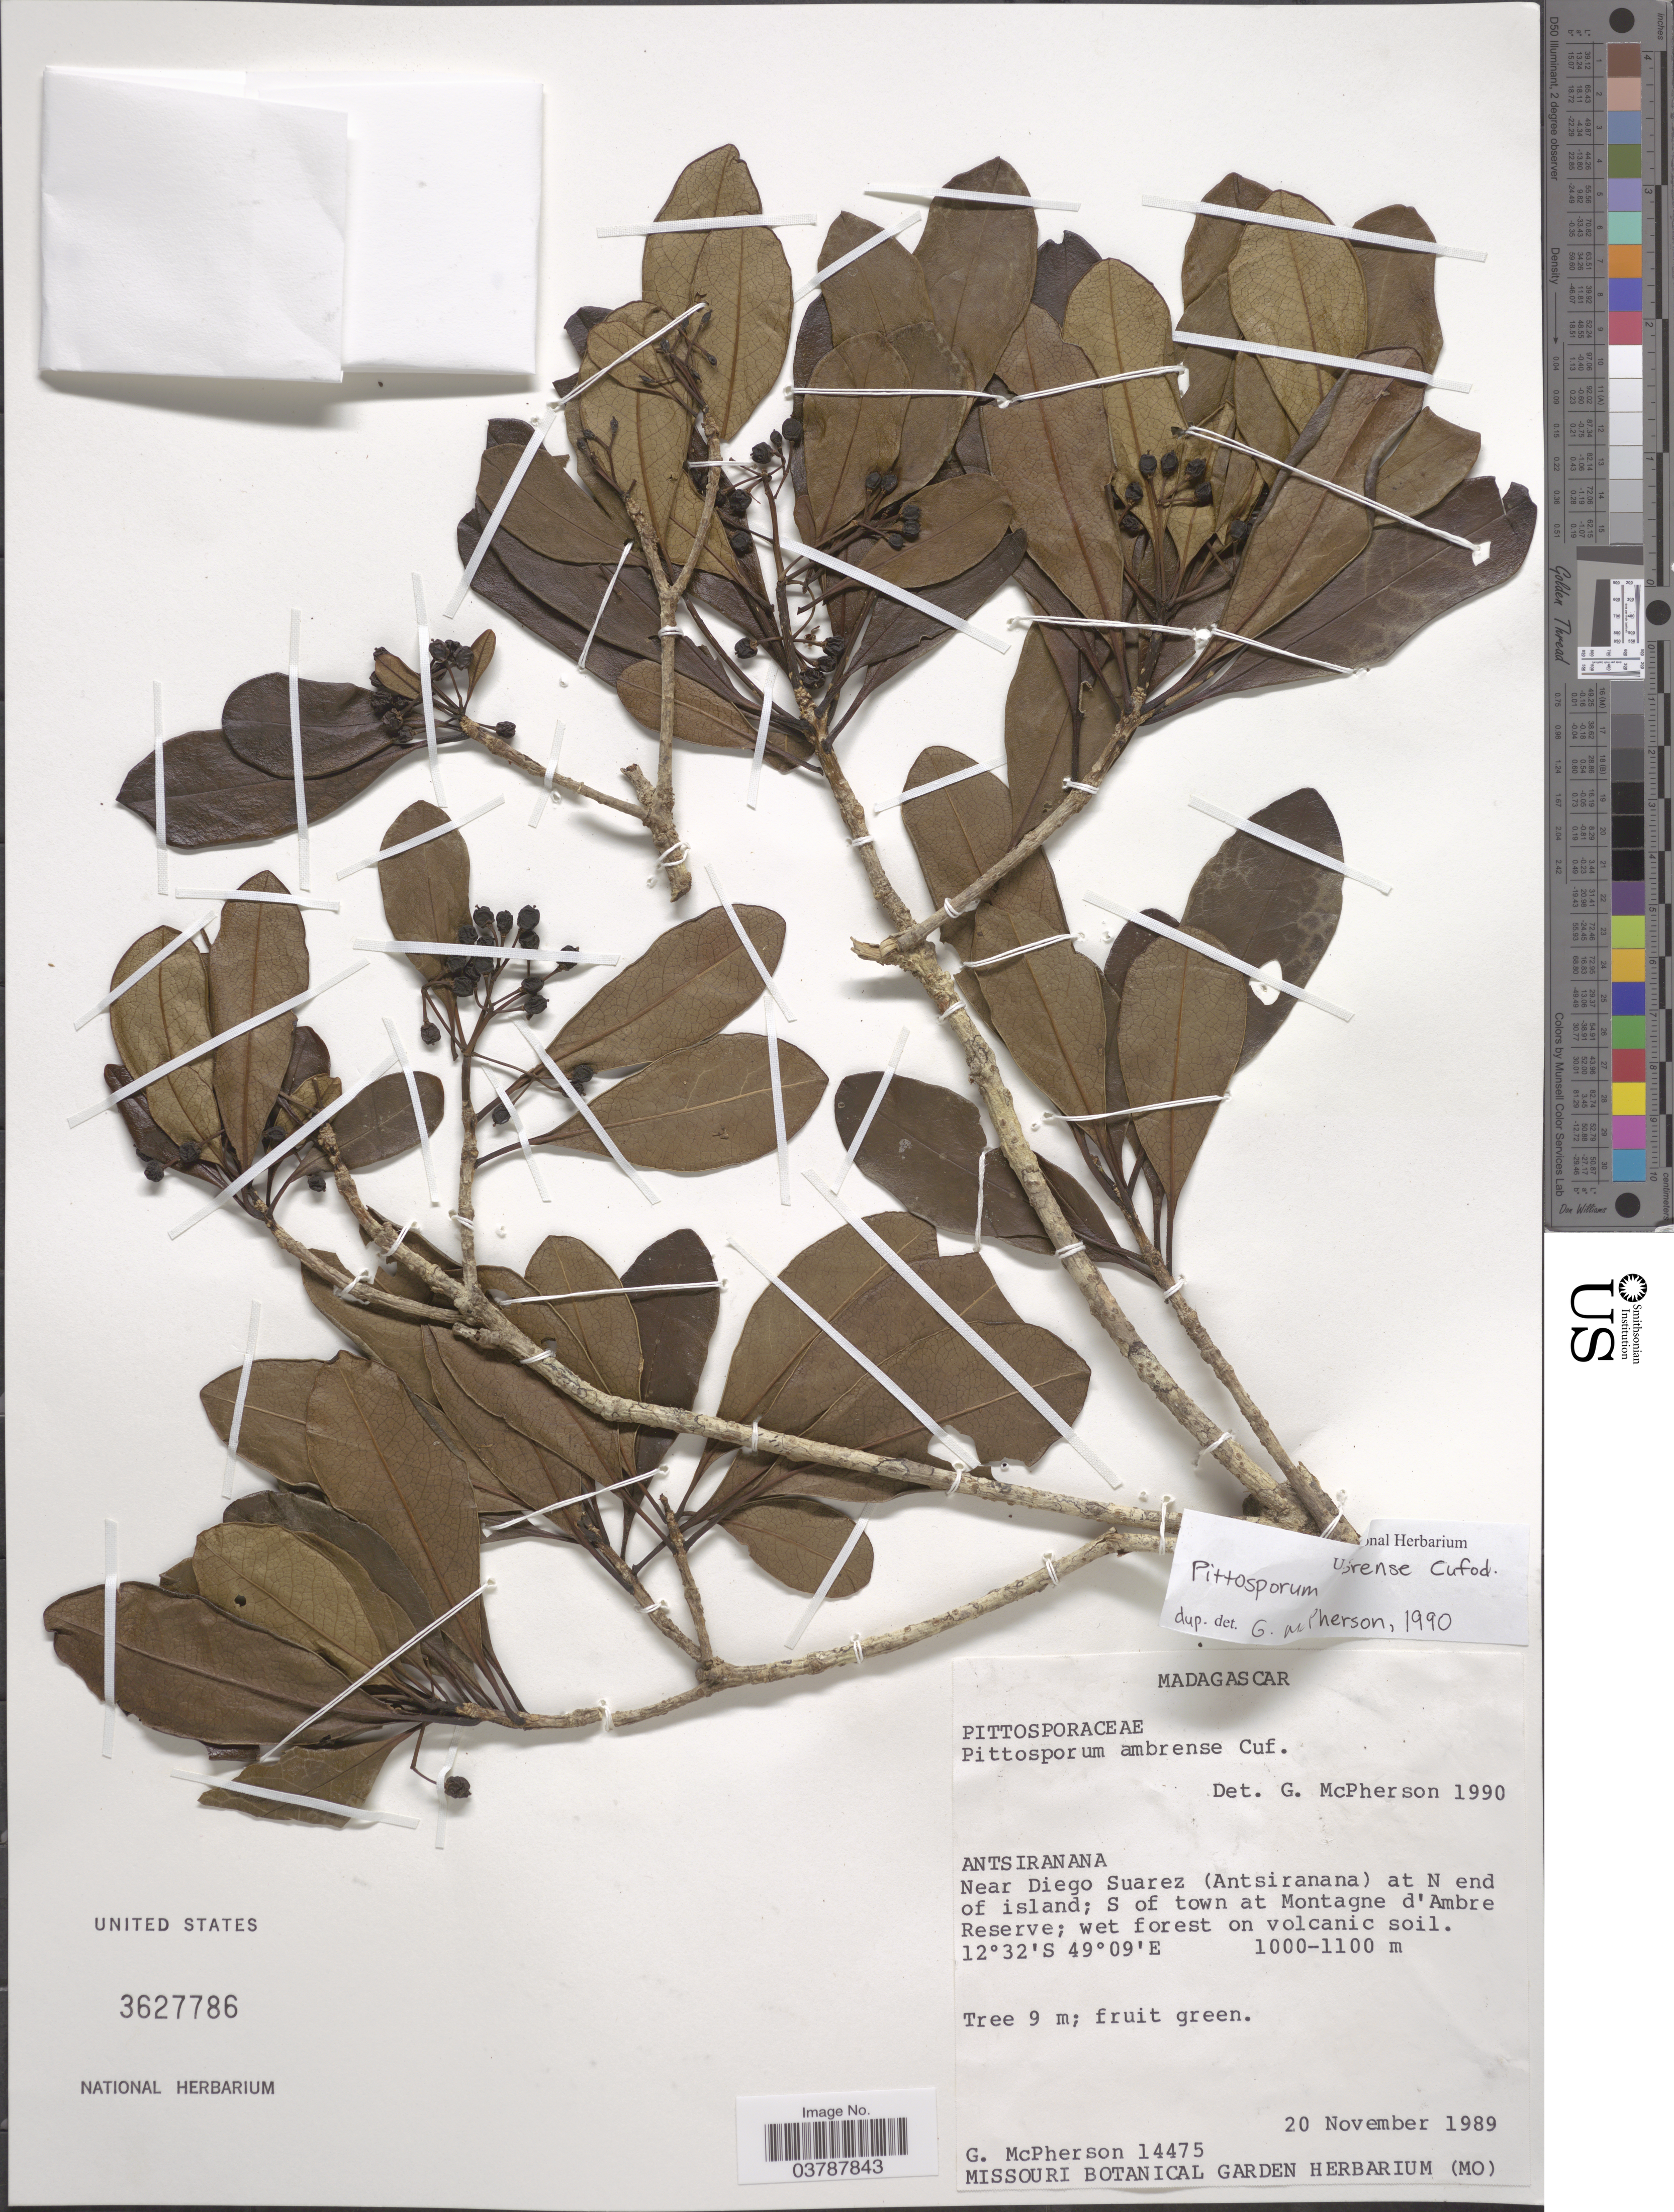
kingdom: Plantae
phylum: Tracheophyta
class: Magnoliopsida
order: Apiales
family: Pittosporaceae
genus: Pittosporum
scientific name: Pittosporum ambrense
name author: Cufod.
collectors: G. McPherson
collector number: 14475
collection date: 1989-11-20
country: Madagascar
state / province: Diana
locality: Near Diego Suarez (Antsiranana) at N end of island; S of town at Montagne d'Ambre Reserve.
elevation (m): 1000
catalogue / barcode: US 3627786